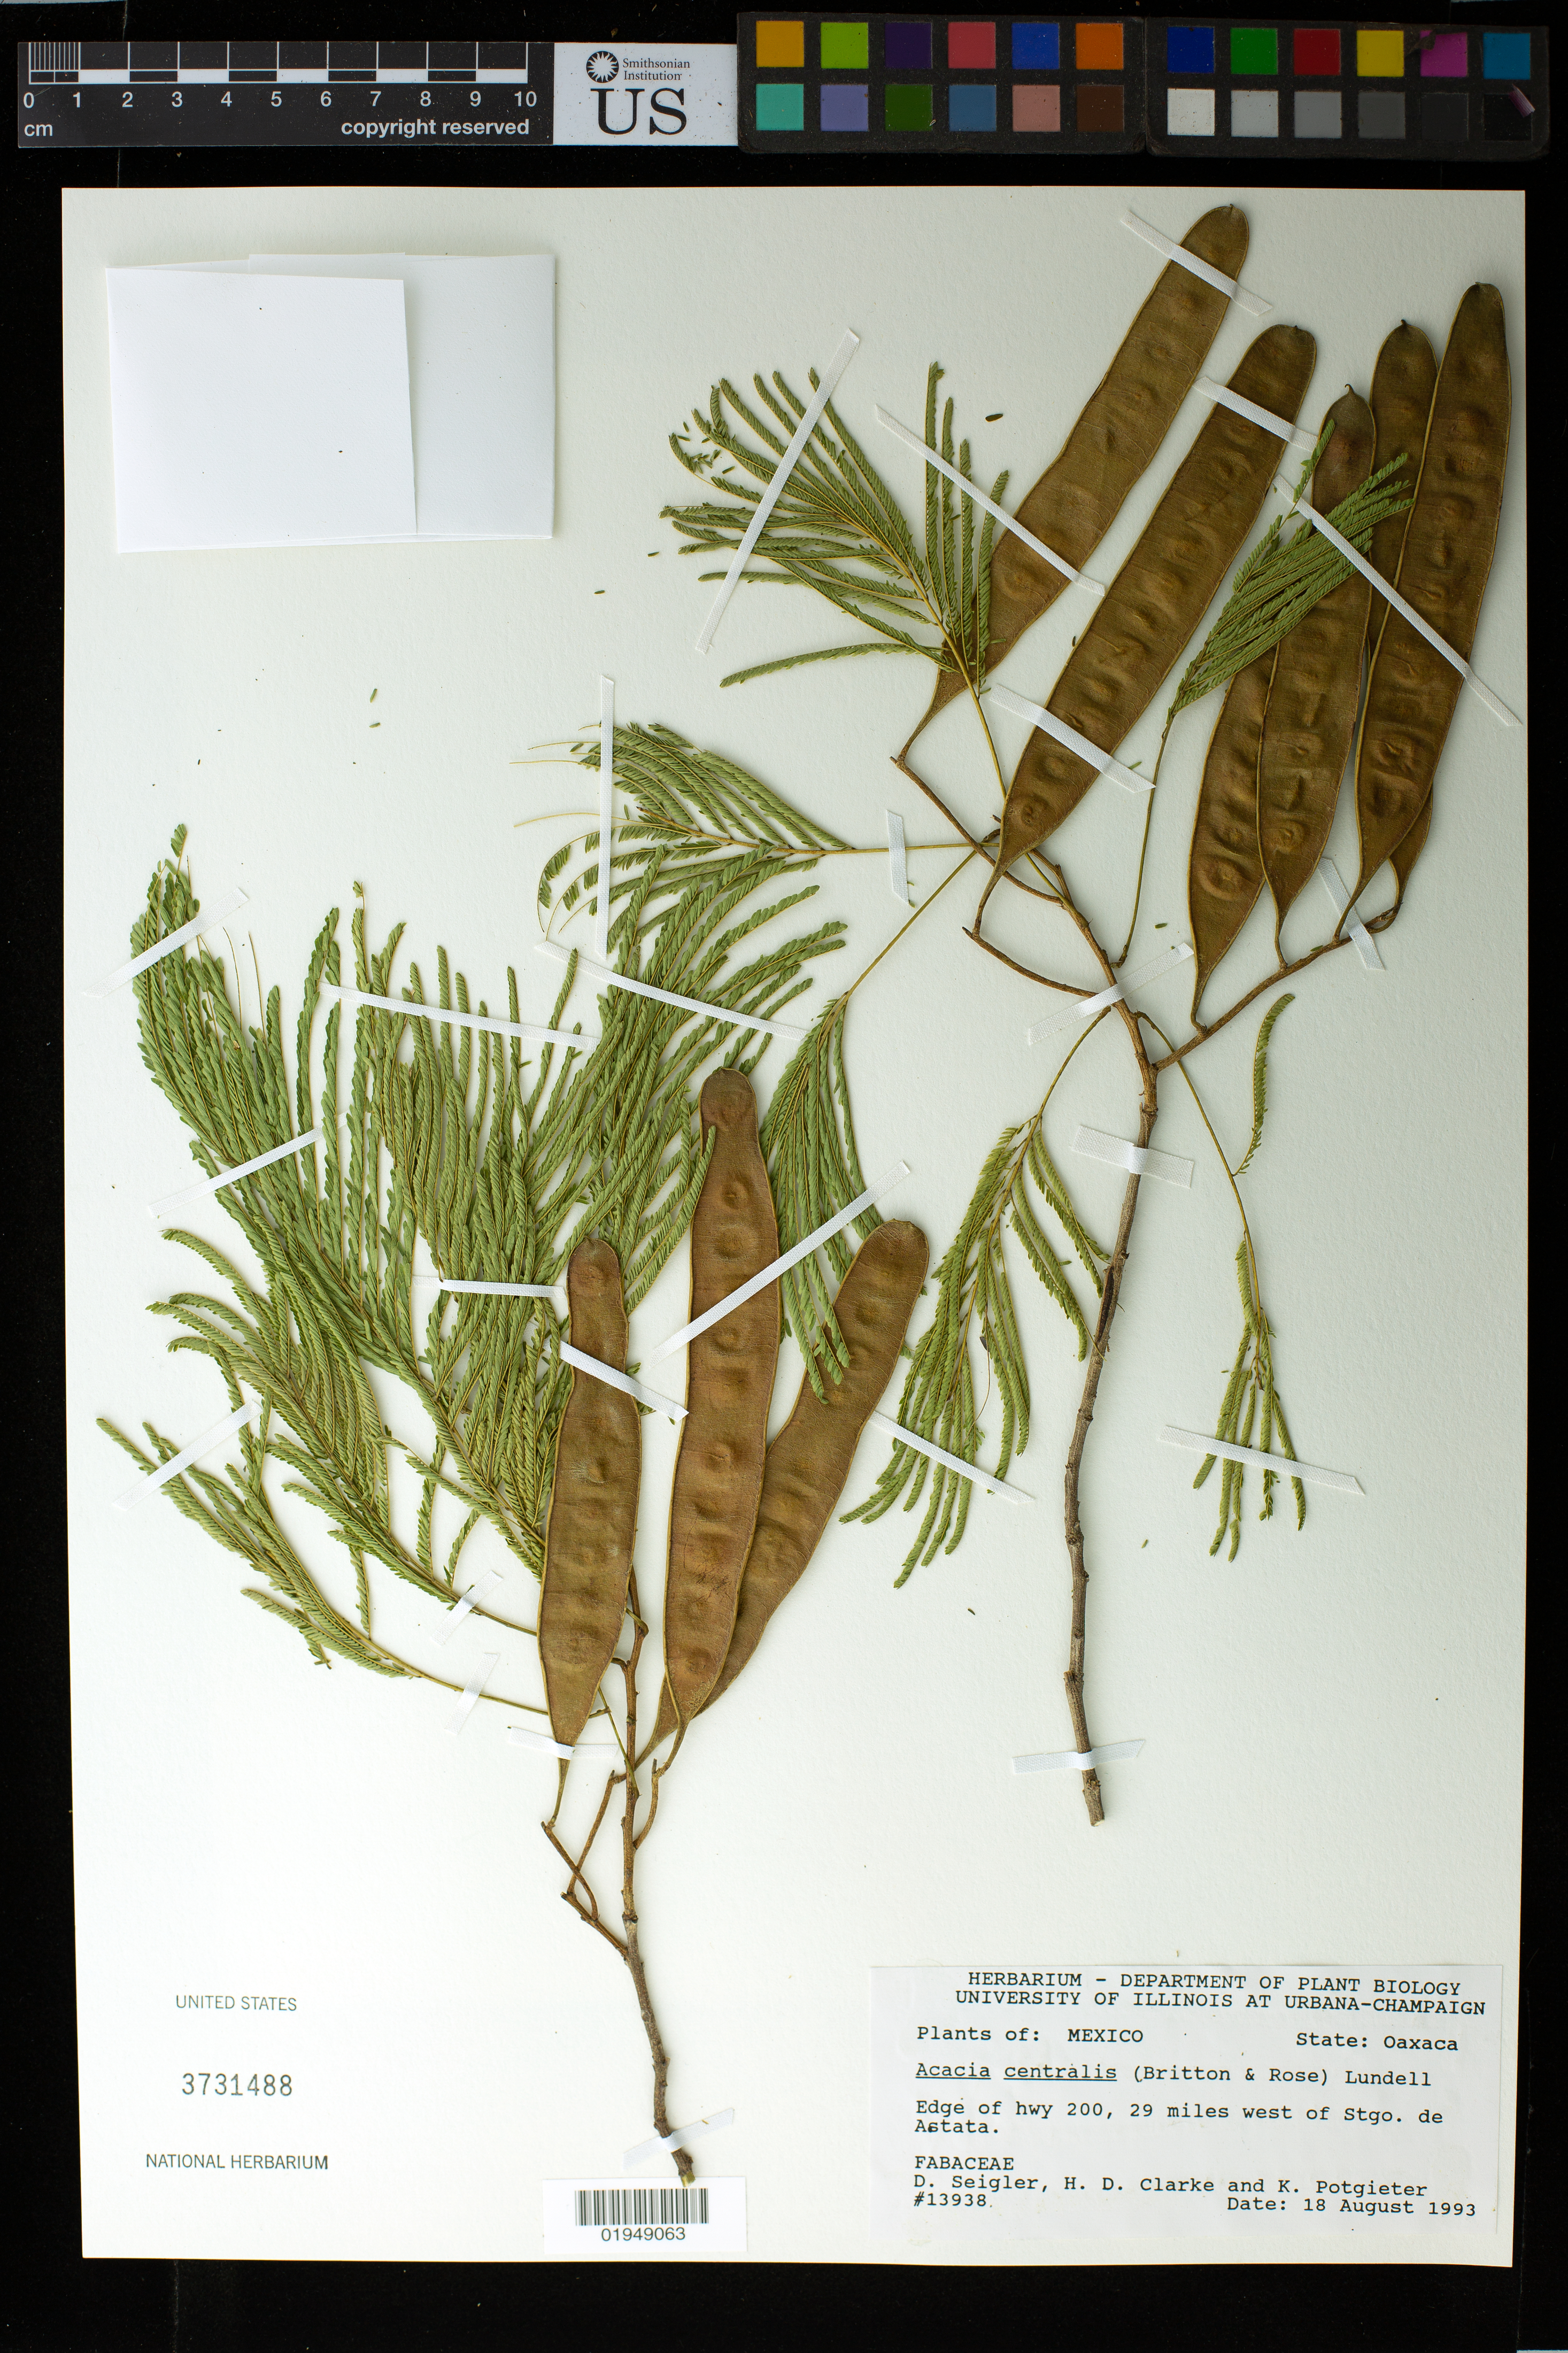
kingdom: Plantae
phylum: Tracheophyta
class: Magnoliopsida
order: Fabales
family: Fabaceae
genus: Mariosousa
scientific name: Mariosousa centralis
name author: (Britton & Rose) Seigler & Ebinger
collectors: D. Seigler, H. Clarke & K. Potgieter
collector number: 13938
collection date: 1993-08-18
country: Mexico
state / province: Oaxaca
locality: Edge of hwy 200, 29 miles west of Stgo. de Astata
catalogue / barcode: US 3731488